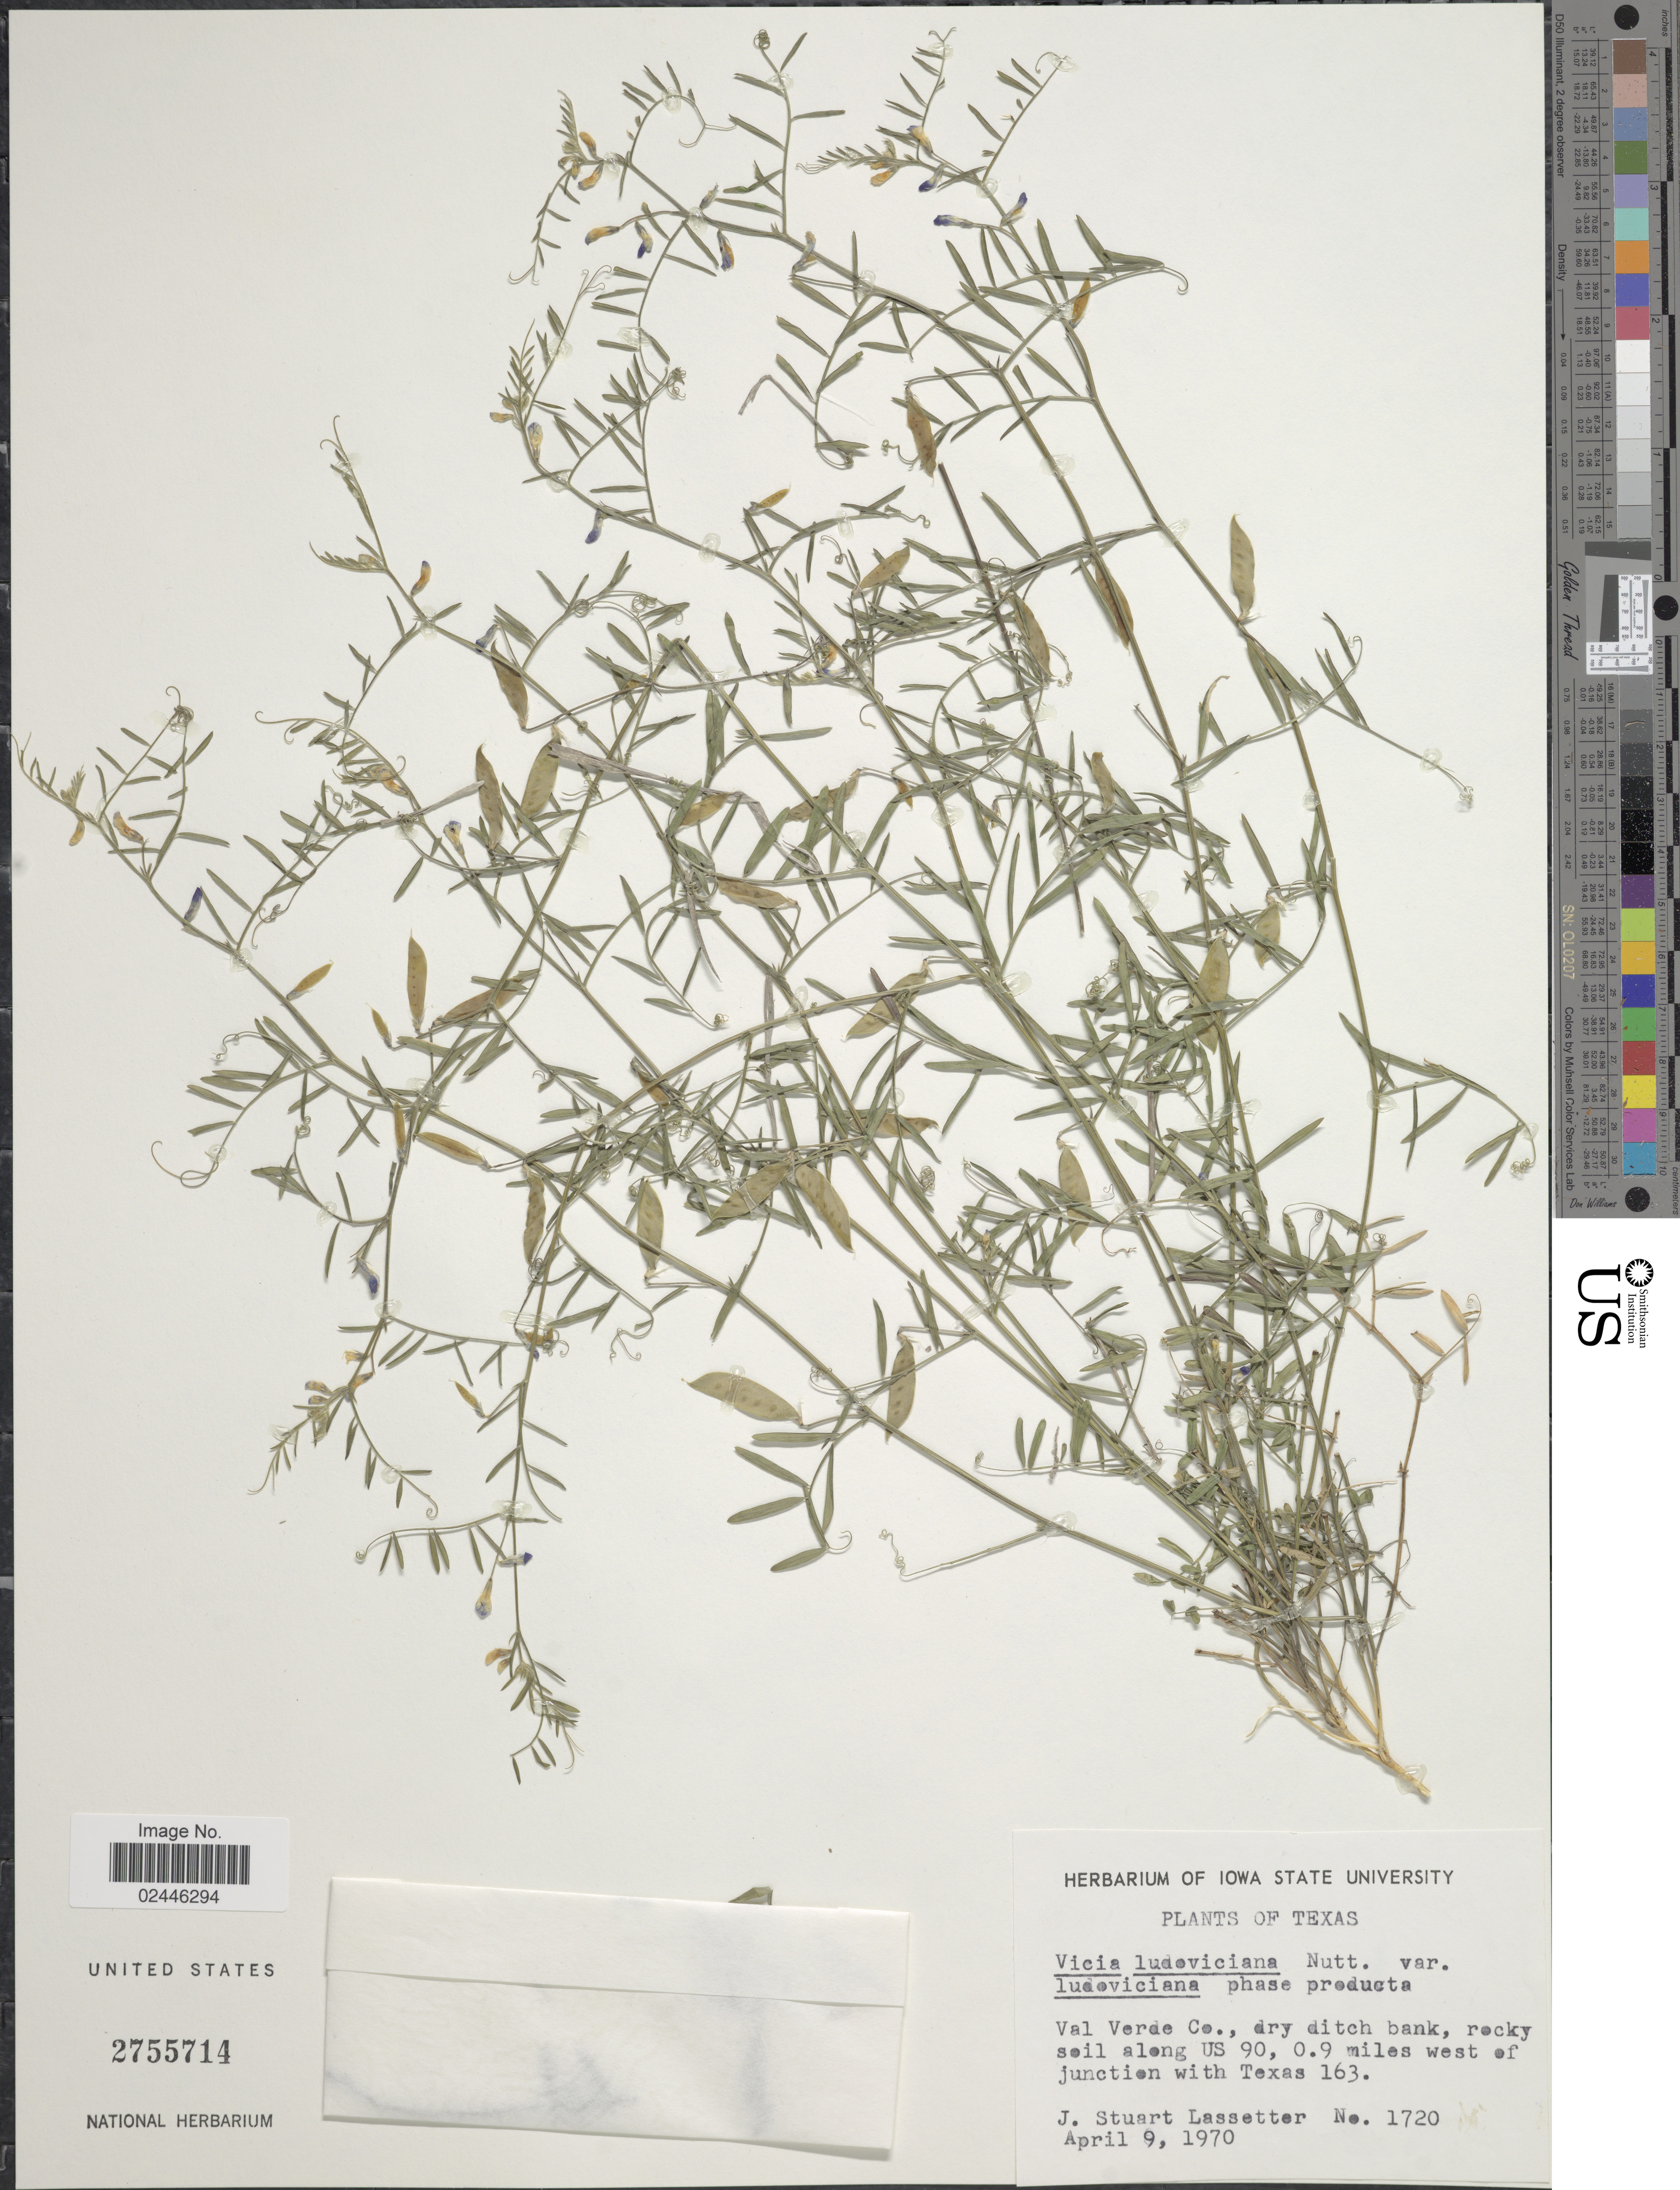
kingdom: Plantae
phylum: Tracheophyta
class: Magnoliopsida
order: Fabales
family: Fabaceae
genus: Vicia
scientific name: Vicia ludoviciana var. ludoviciana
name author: Nutt. ex Torr. & A. Gray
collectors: J. Lassetter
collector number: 1720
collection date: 1970-04-09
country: United States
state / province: Texas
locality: Val Verde Co., along US 90, 0.9 miles west of junction with Texas 163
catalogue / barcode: US 2755714